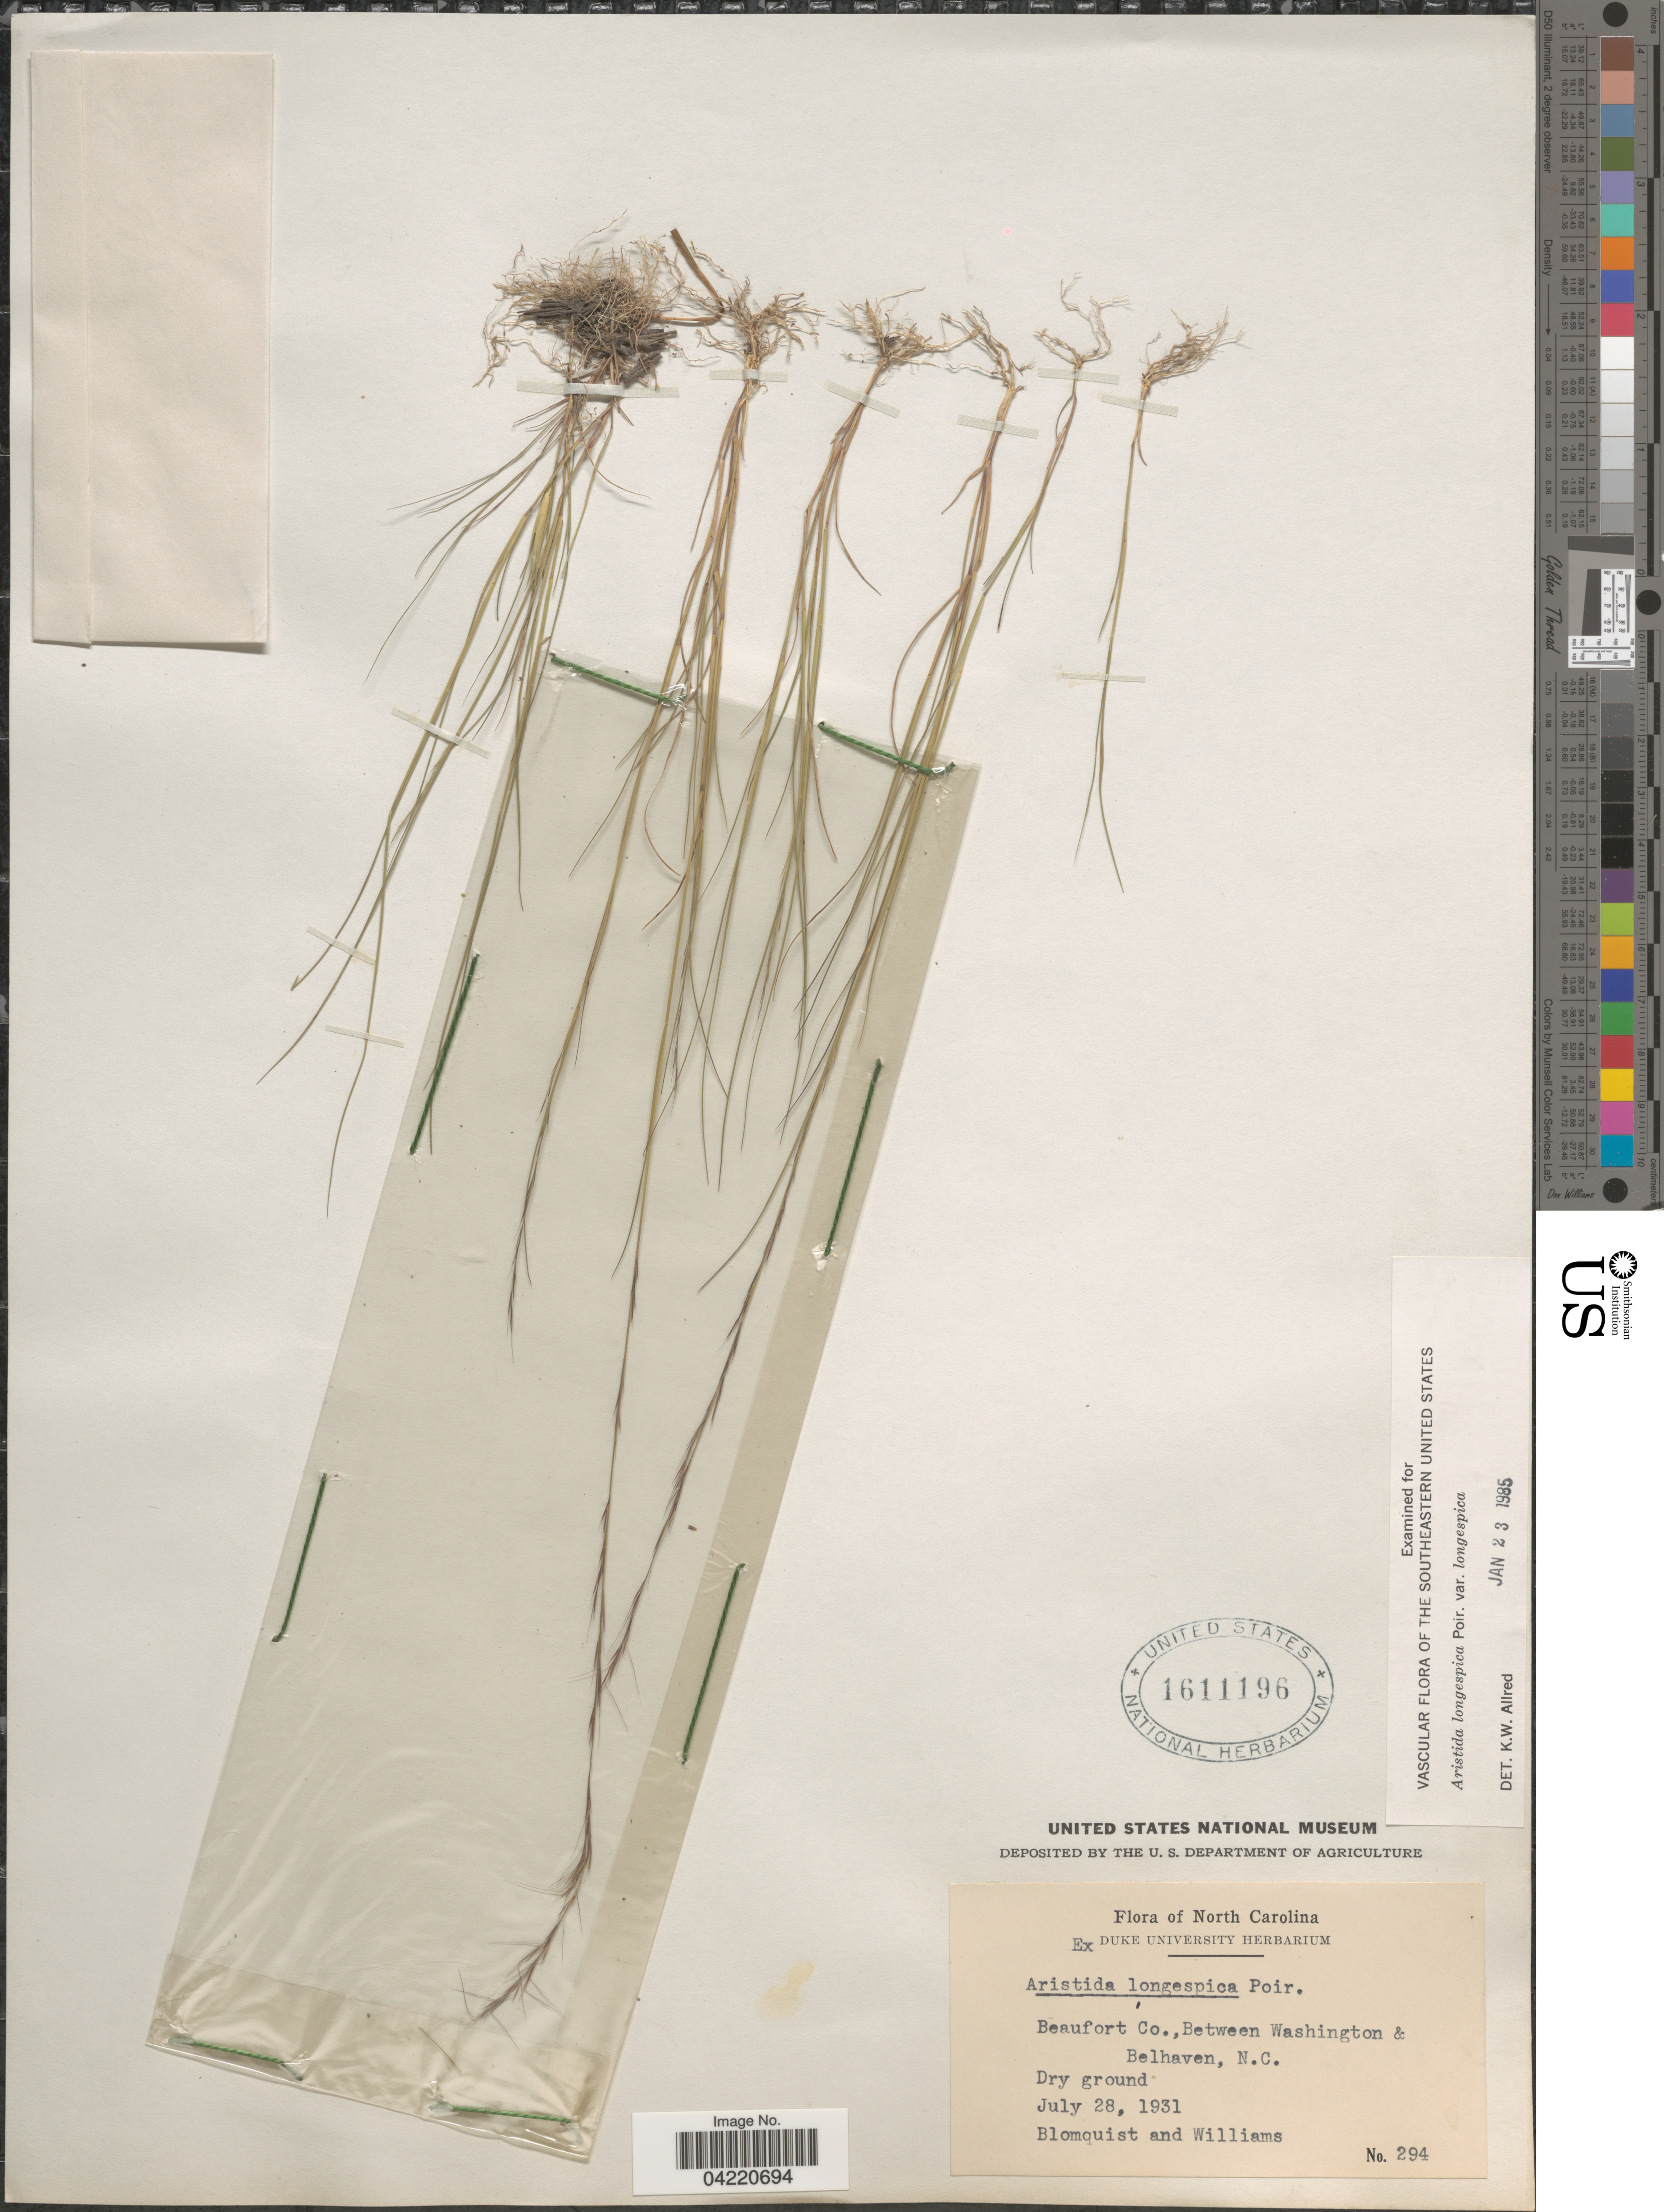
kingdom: Plantae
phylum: Tracheophyta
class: Liliopsida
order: Poales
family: Poaceae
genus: Aristida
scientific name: Aristida longespica var. longespica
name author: Poir.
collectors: Blomquist & -- Williams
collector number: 294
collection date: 1931-07-28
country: United States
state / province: North Carolina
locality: Beaufort Co.,Between Washington & Belhaven.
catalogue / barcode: US 1611196